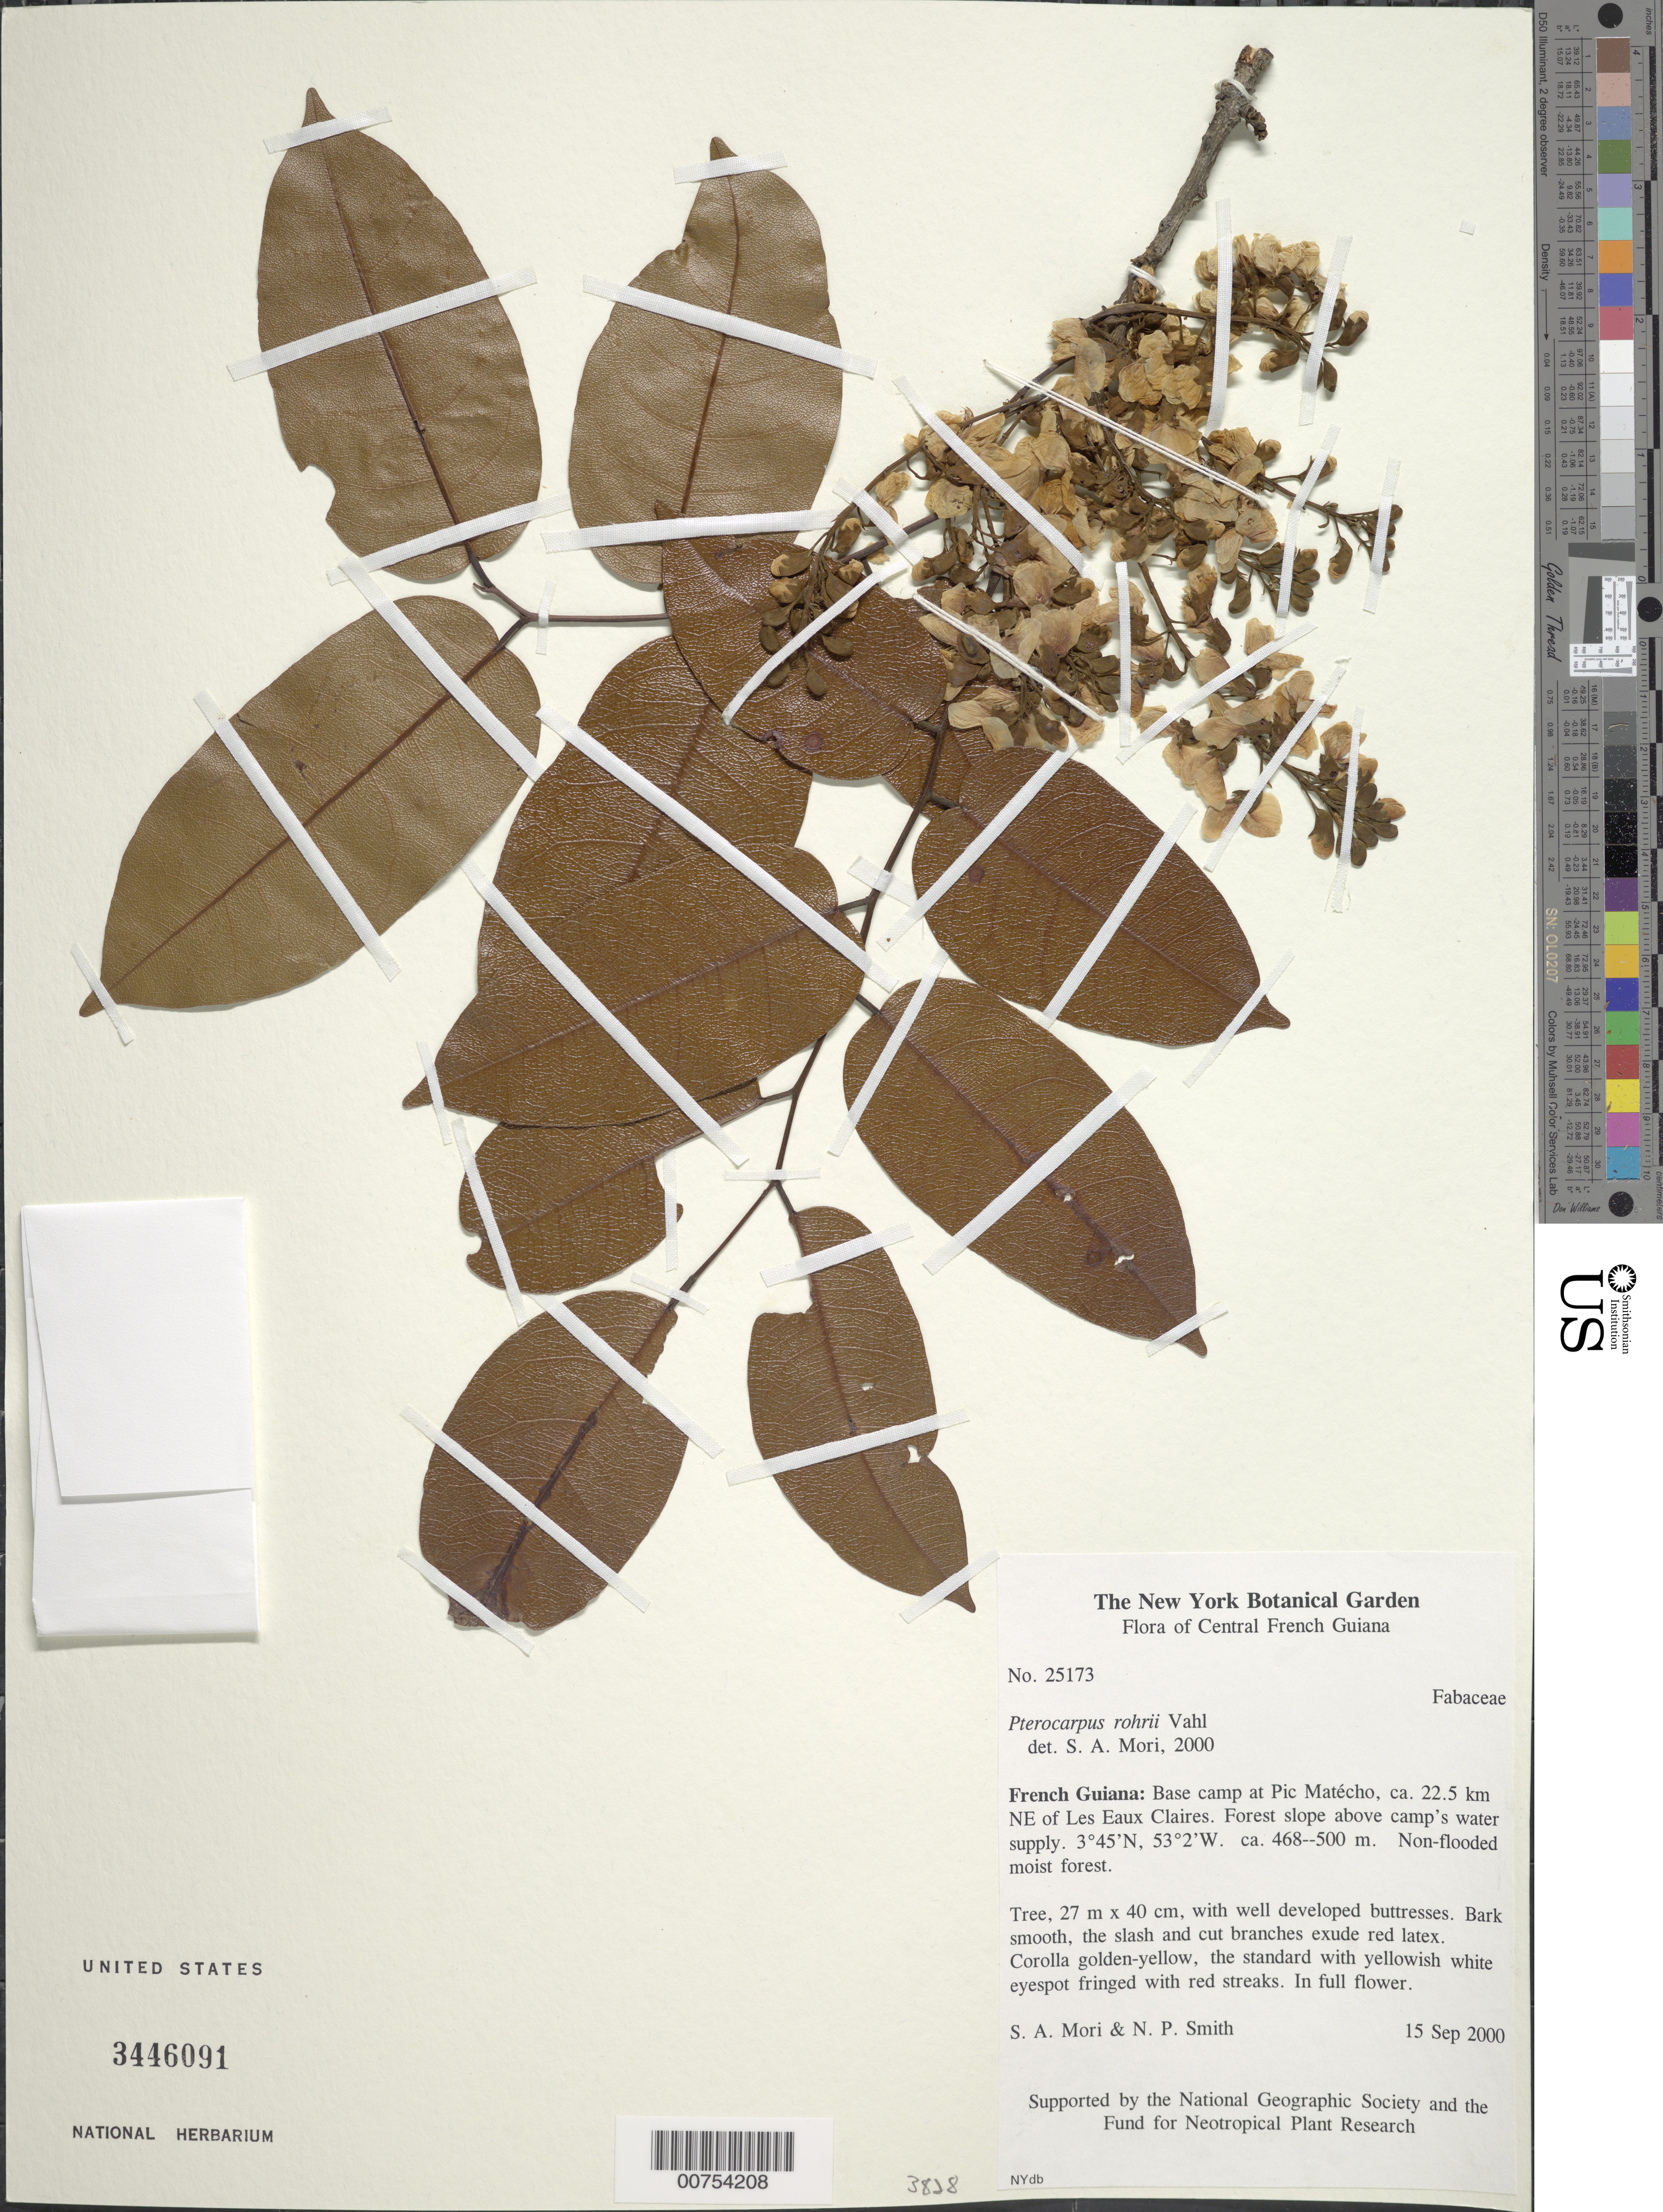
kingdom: Plantae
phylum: Tracheophyta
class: Magnoliopsida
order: Fabales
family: Fabaceae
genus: Pterocarpus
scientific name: Pterocarpus rohrii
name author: Vahl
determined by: Klitgaard, B. B.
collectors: S. Mori & N. Smith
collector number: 25173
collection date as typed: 15-Sep-00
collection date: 2000-09-15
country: French Guiana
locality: Pic Matécho, ca 22.5 km NE of Les Eaux Claires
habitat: Non-flooded moist forest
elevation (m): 468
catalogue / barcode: US 3446091